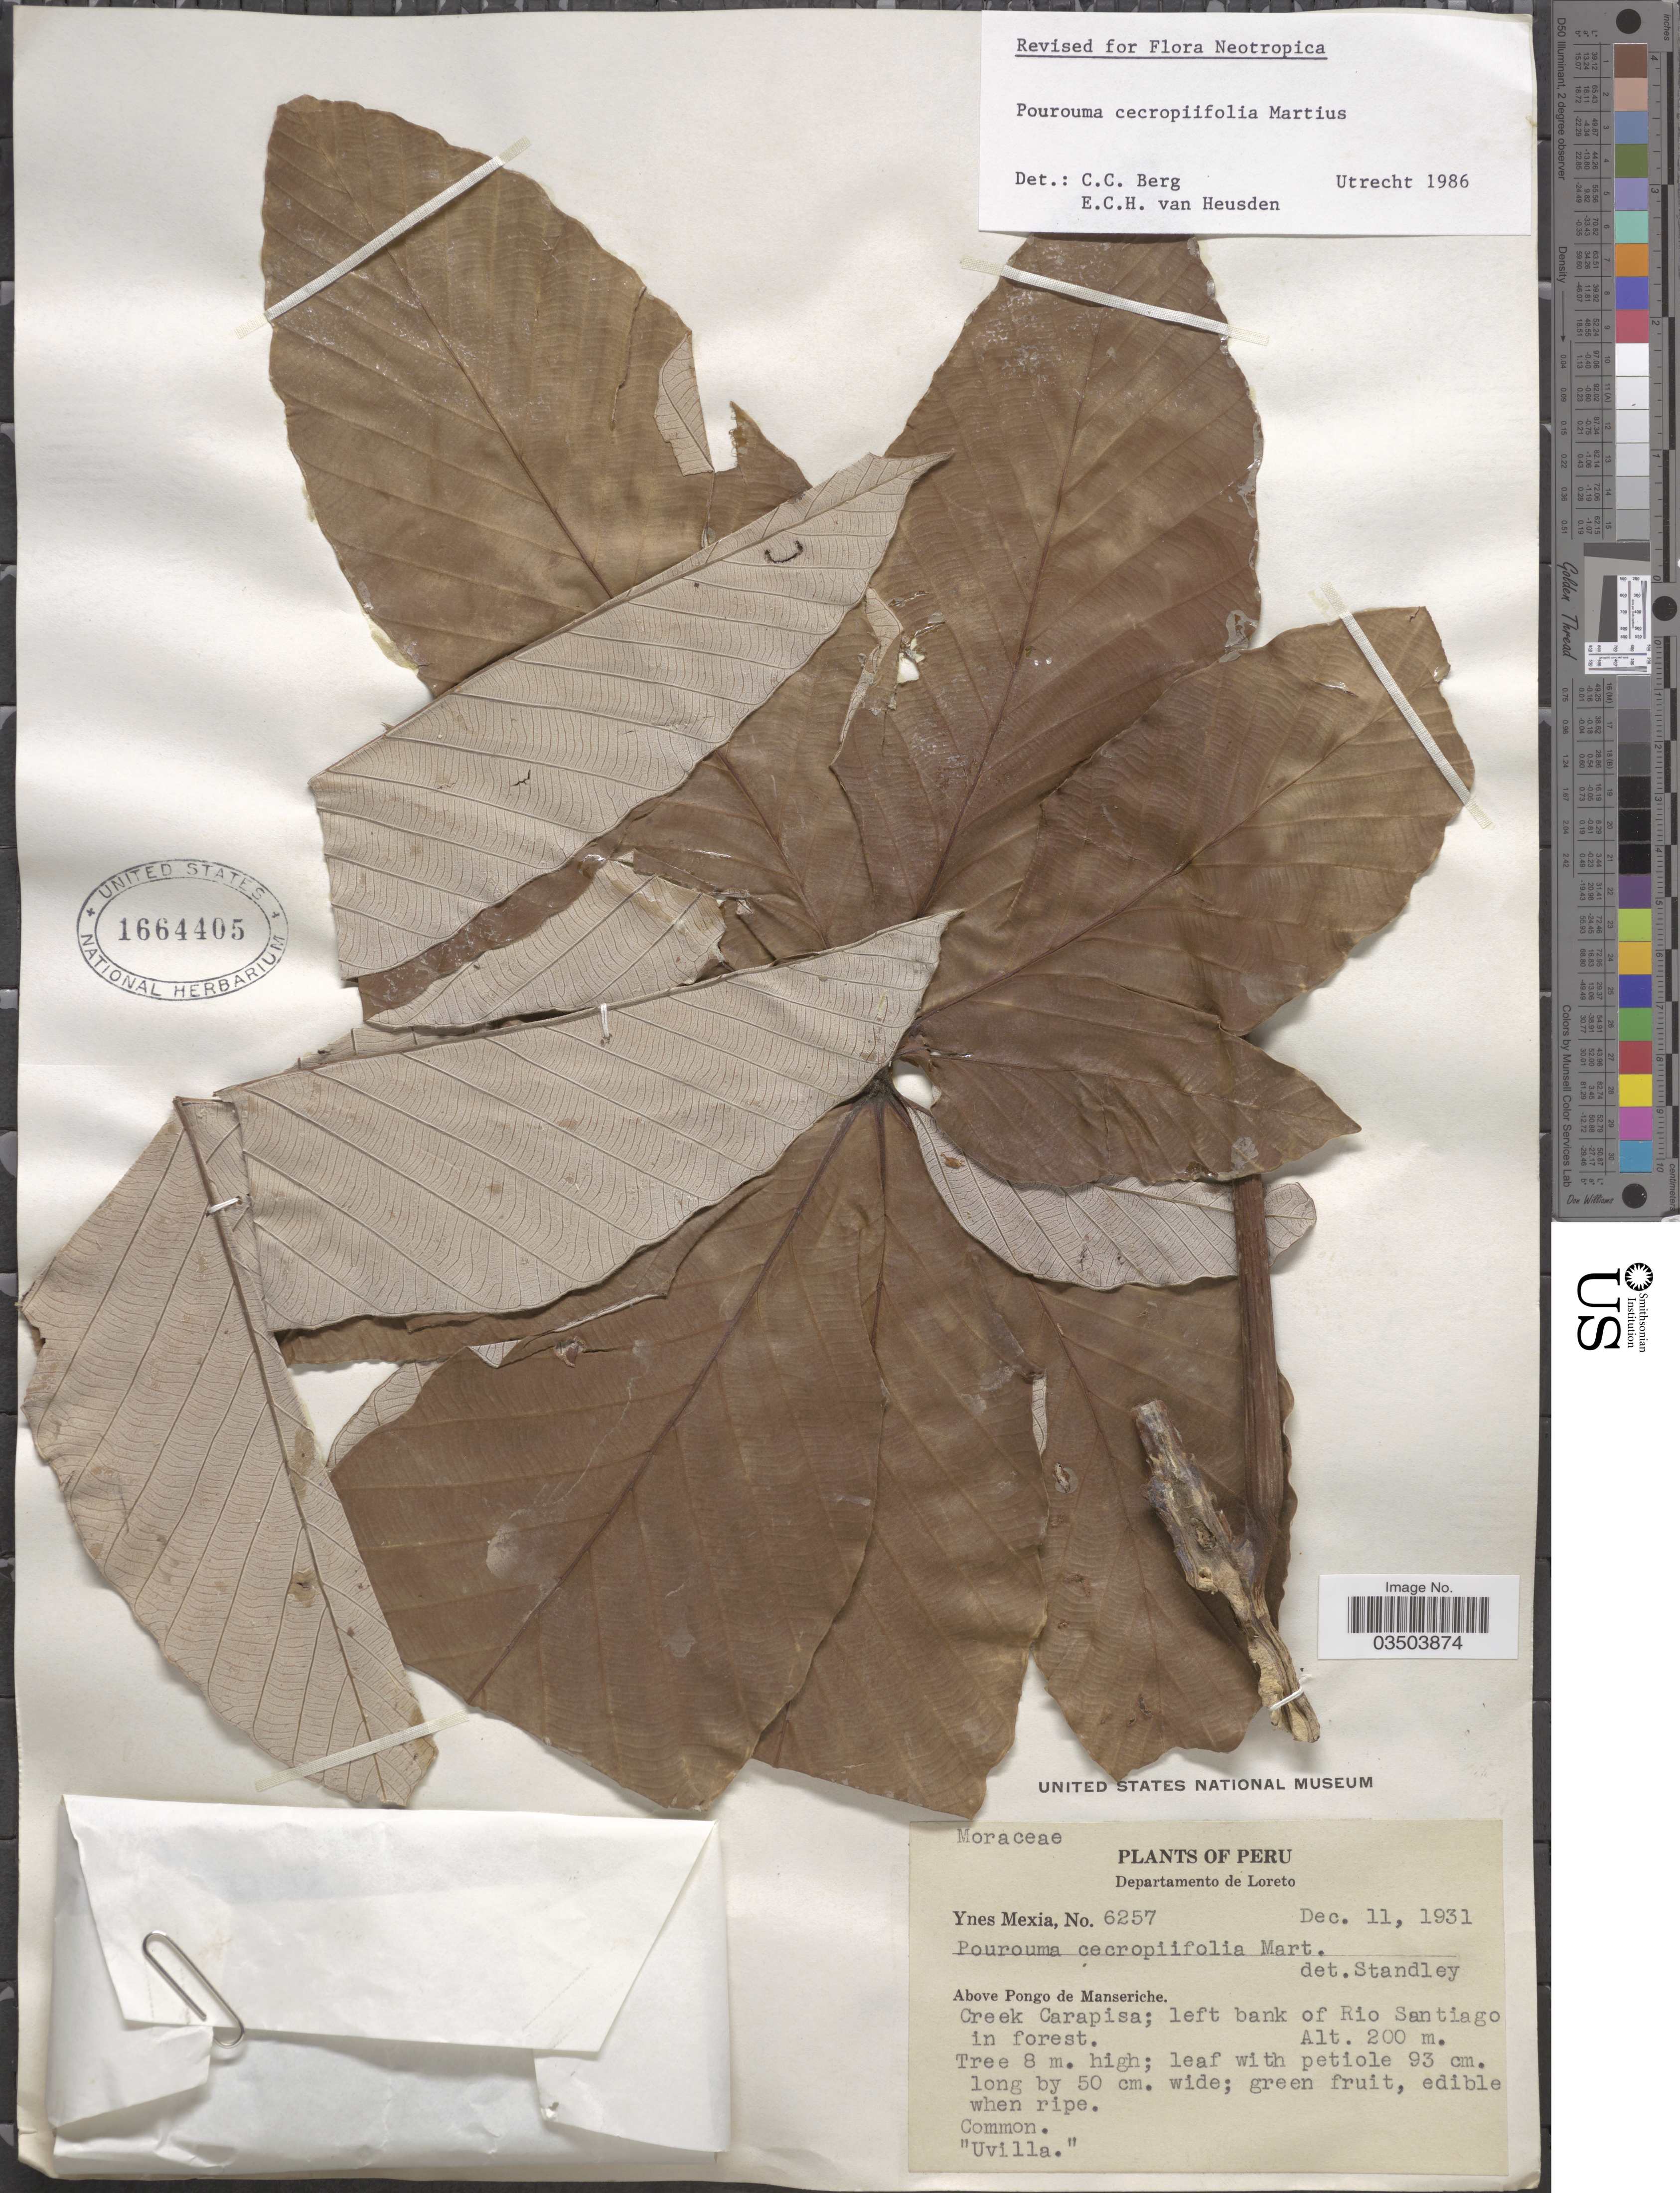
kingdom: Plantae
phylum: Tracheophyta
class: Magnoliopsida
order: Rosales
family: Urticaceae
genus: Pourouma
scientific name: Pourouma cecropiifolia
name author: Mart.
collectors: Y. Mexia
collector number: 6257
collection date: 1931-12-11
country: Peru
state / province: Loreto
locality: Departamento de Loreto. Above Pongo de Manseriche. Creek Carapisa; left bank of Rio Santiago in forest.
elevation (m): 200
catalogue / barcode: US 1664405